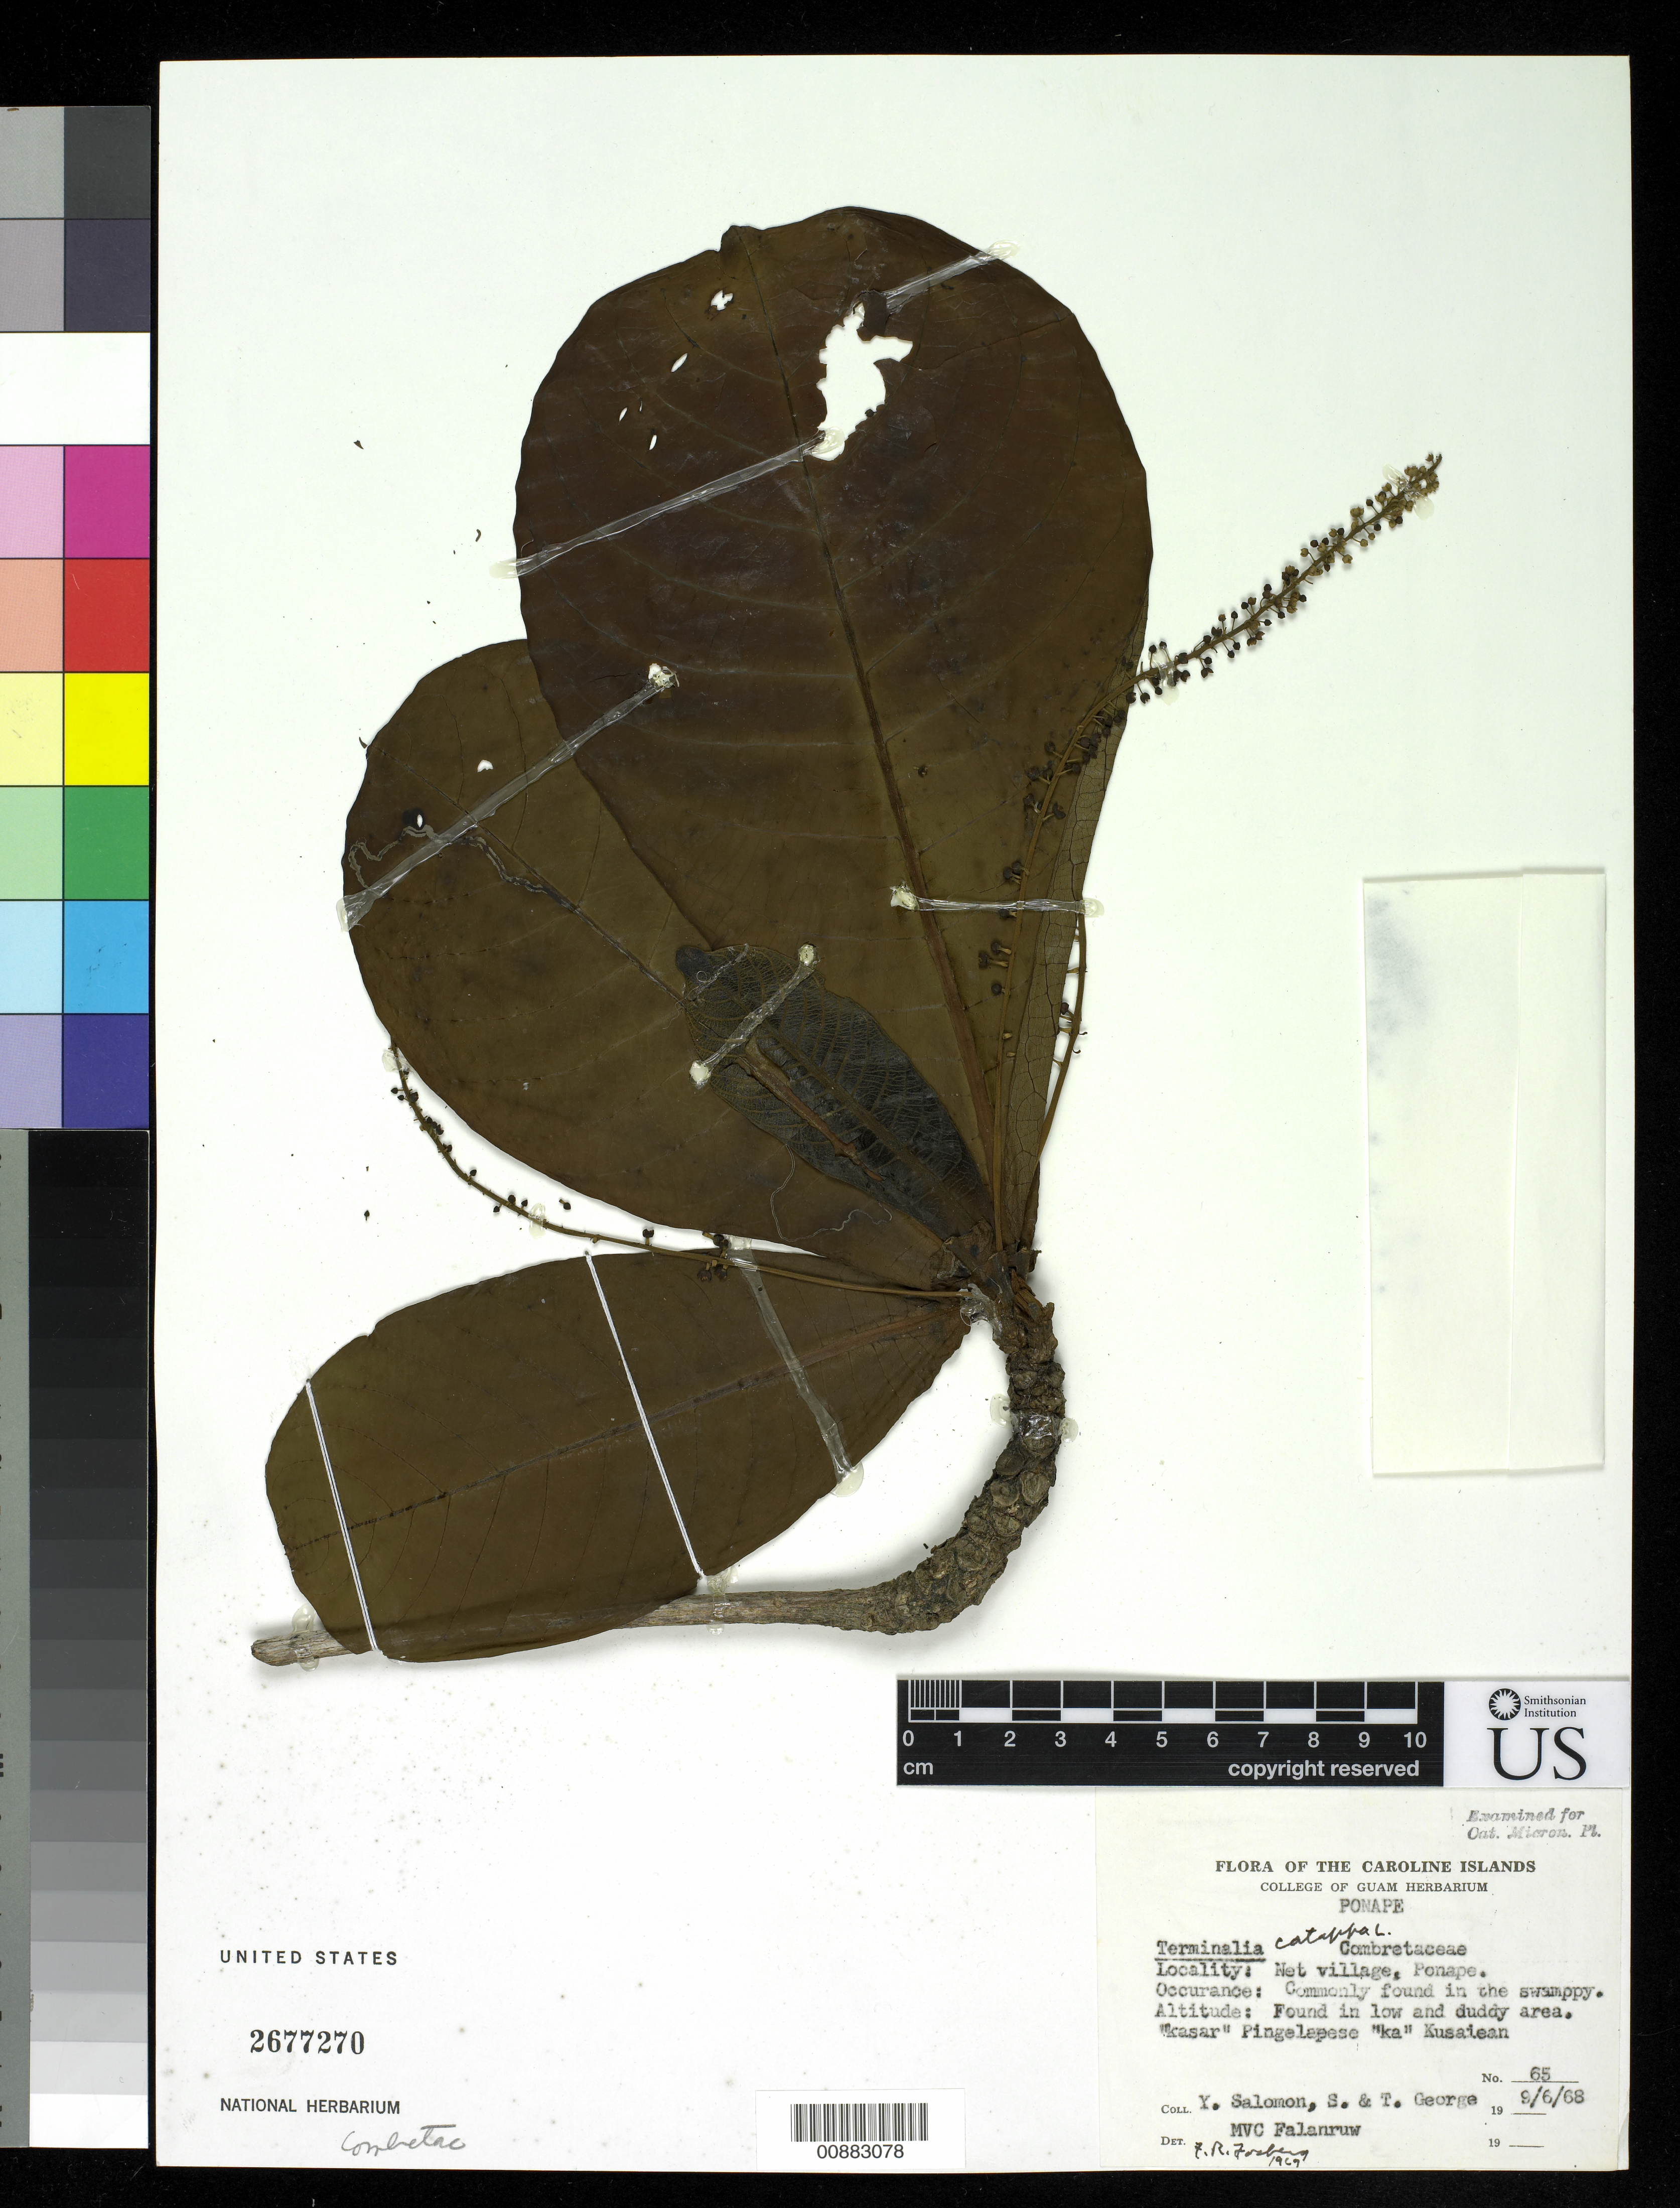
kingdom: Plantae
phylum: Tracheophyta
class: Magnoliopsida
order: Myrtales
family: Combretaceae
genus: Terminalia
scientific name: Terminalia catappa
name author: L.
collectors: Y. Salomon, S. George & T. George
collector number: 65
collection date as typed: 09 Jun 1968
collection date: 1968-06-09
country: Micronesia, Federated States of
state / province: Pohnpei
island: Pohnpei [Ponape]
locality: Net village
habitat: found in low and duddy area, commonly found in the swamppy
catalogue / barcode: US 2677270